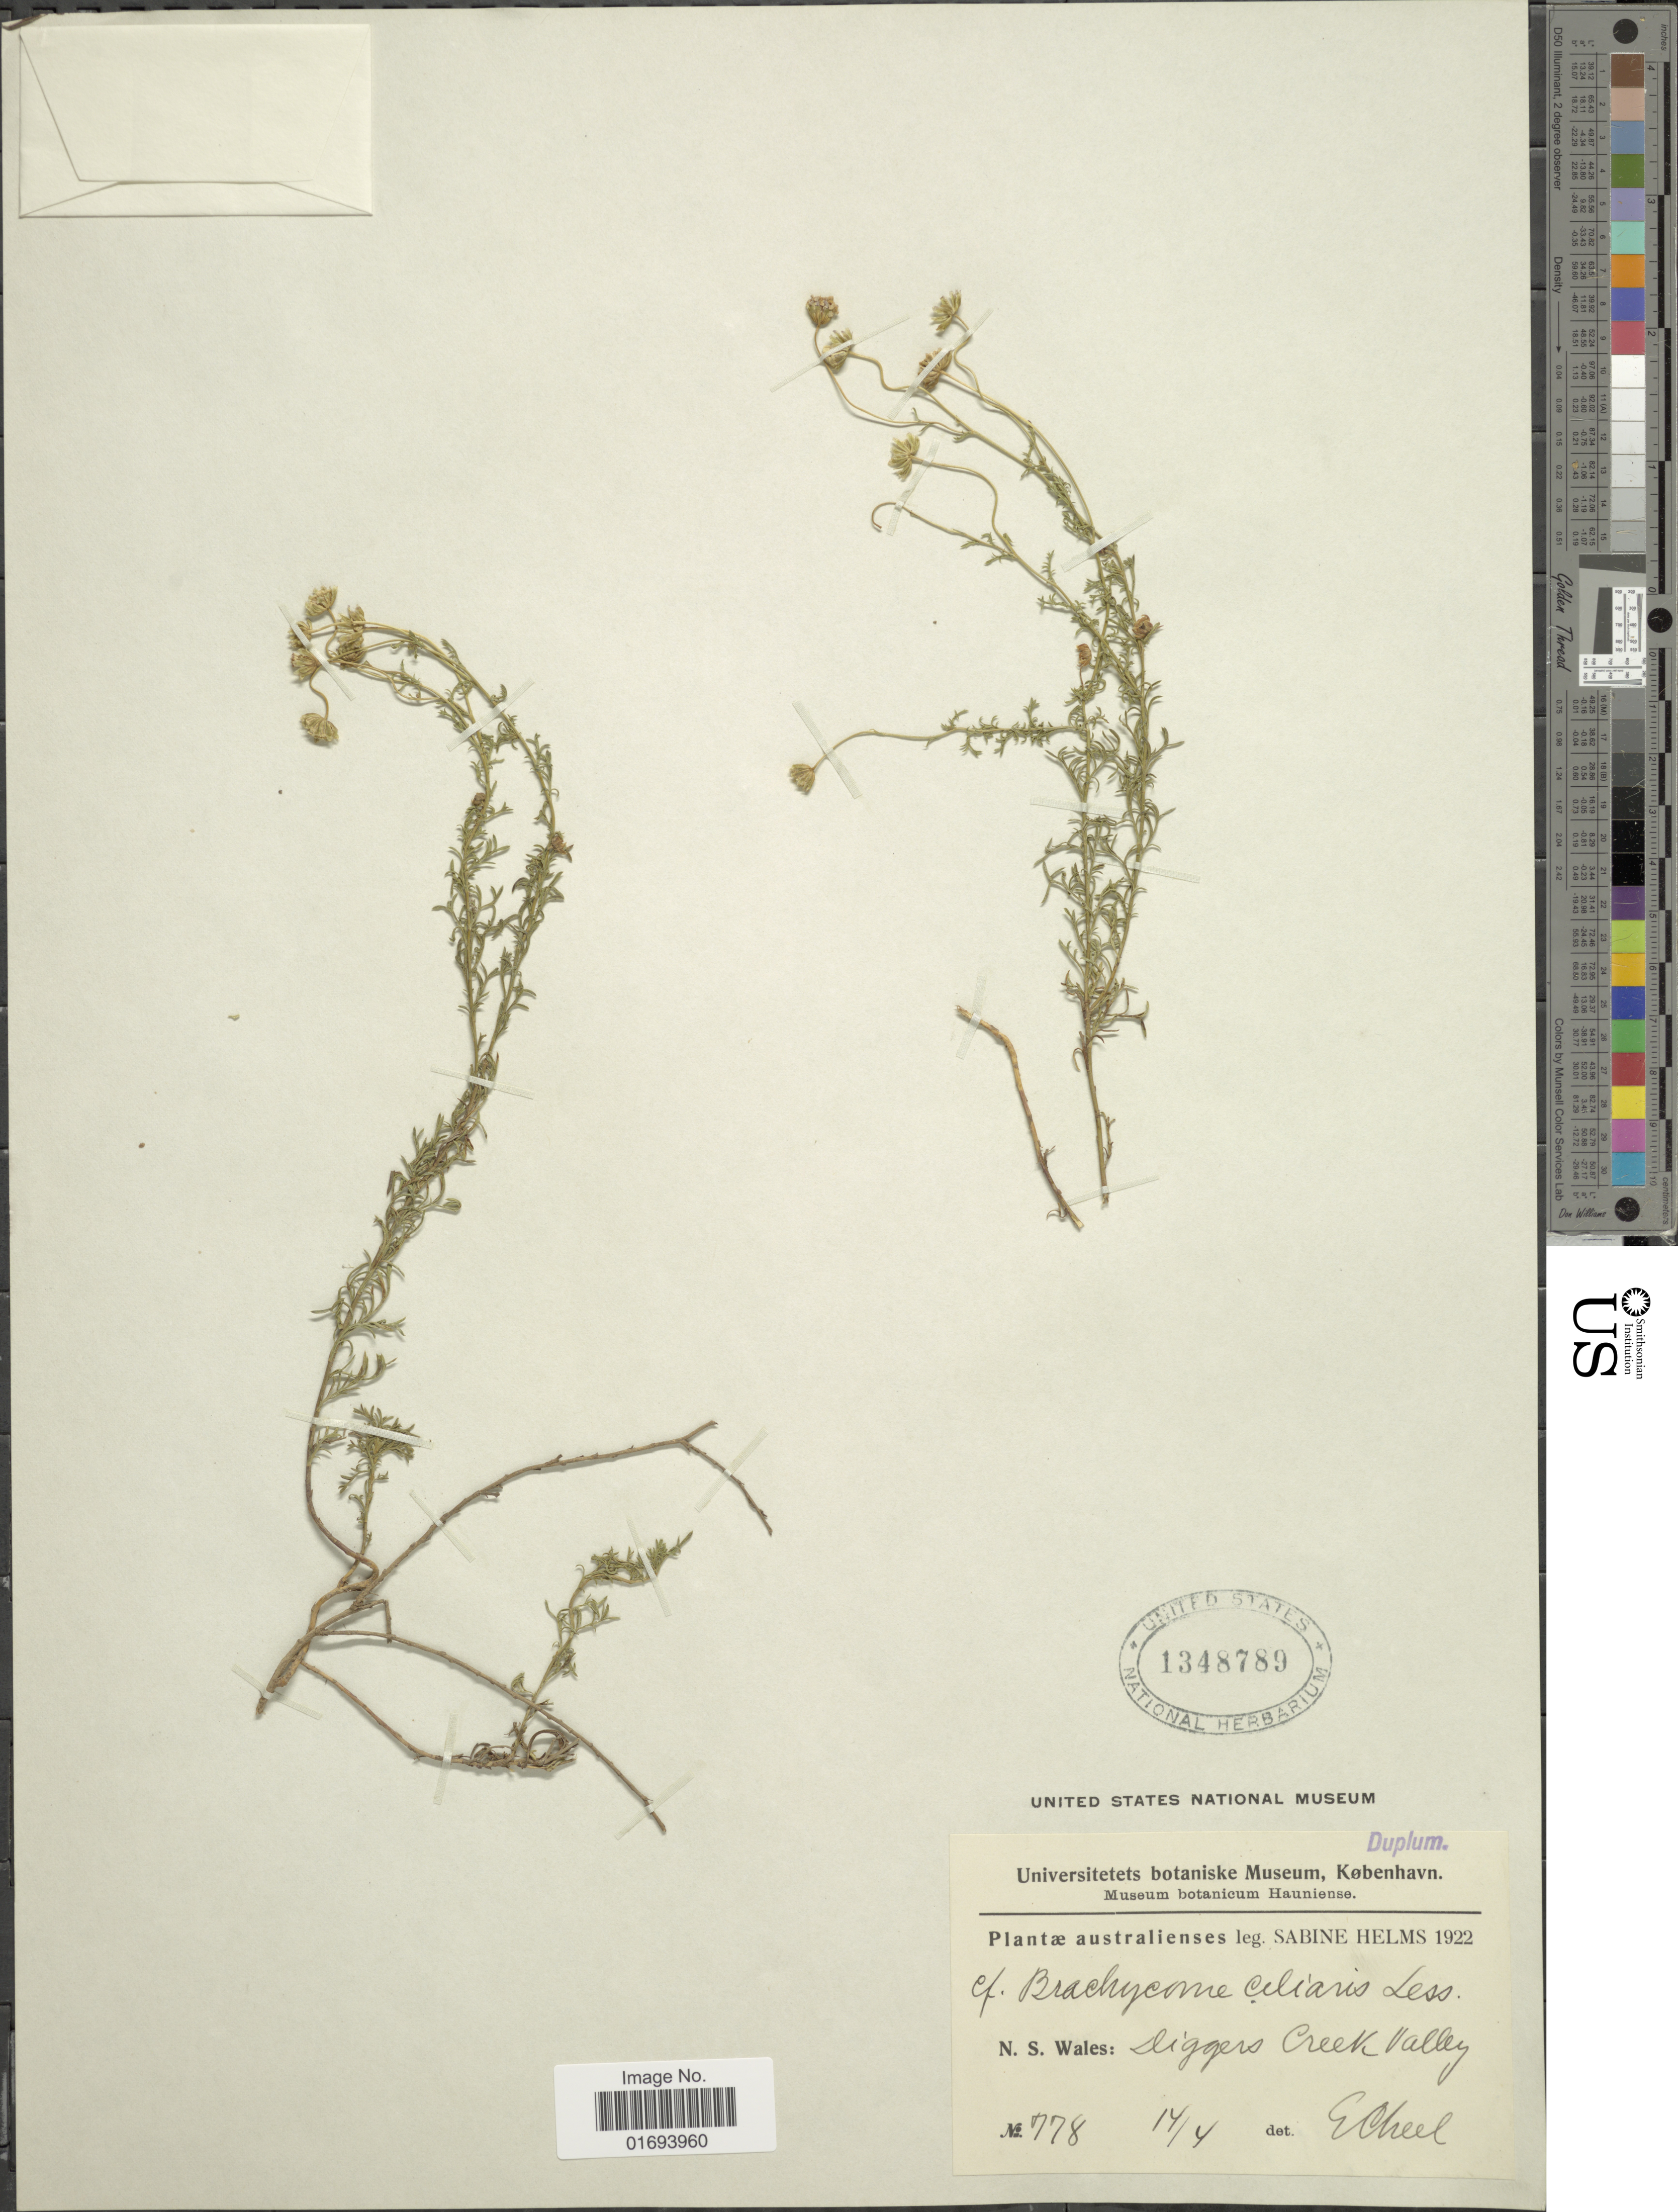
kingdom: Plantae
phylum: Tracheophyta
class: Magnoliopsida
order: Asterales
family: Asteraceae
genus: Brachyscome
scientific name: Brachyscome ciliaris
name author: Less.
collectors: E. Cheel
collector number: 778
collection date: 1922-04-14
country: Australia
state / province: New South Wales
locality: N. S. Wales: Diggers Creek Valley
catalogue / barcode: US 1348789